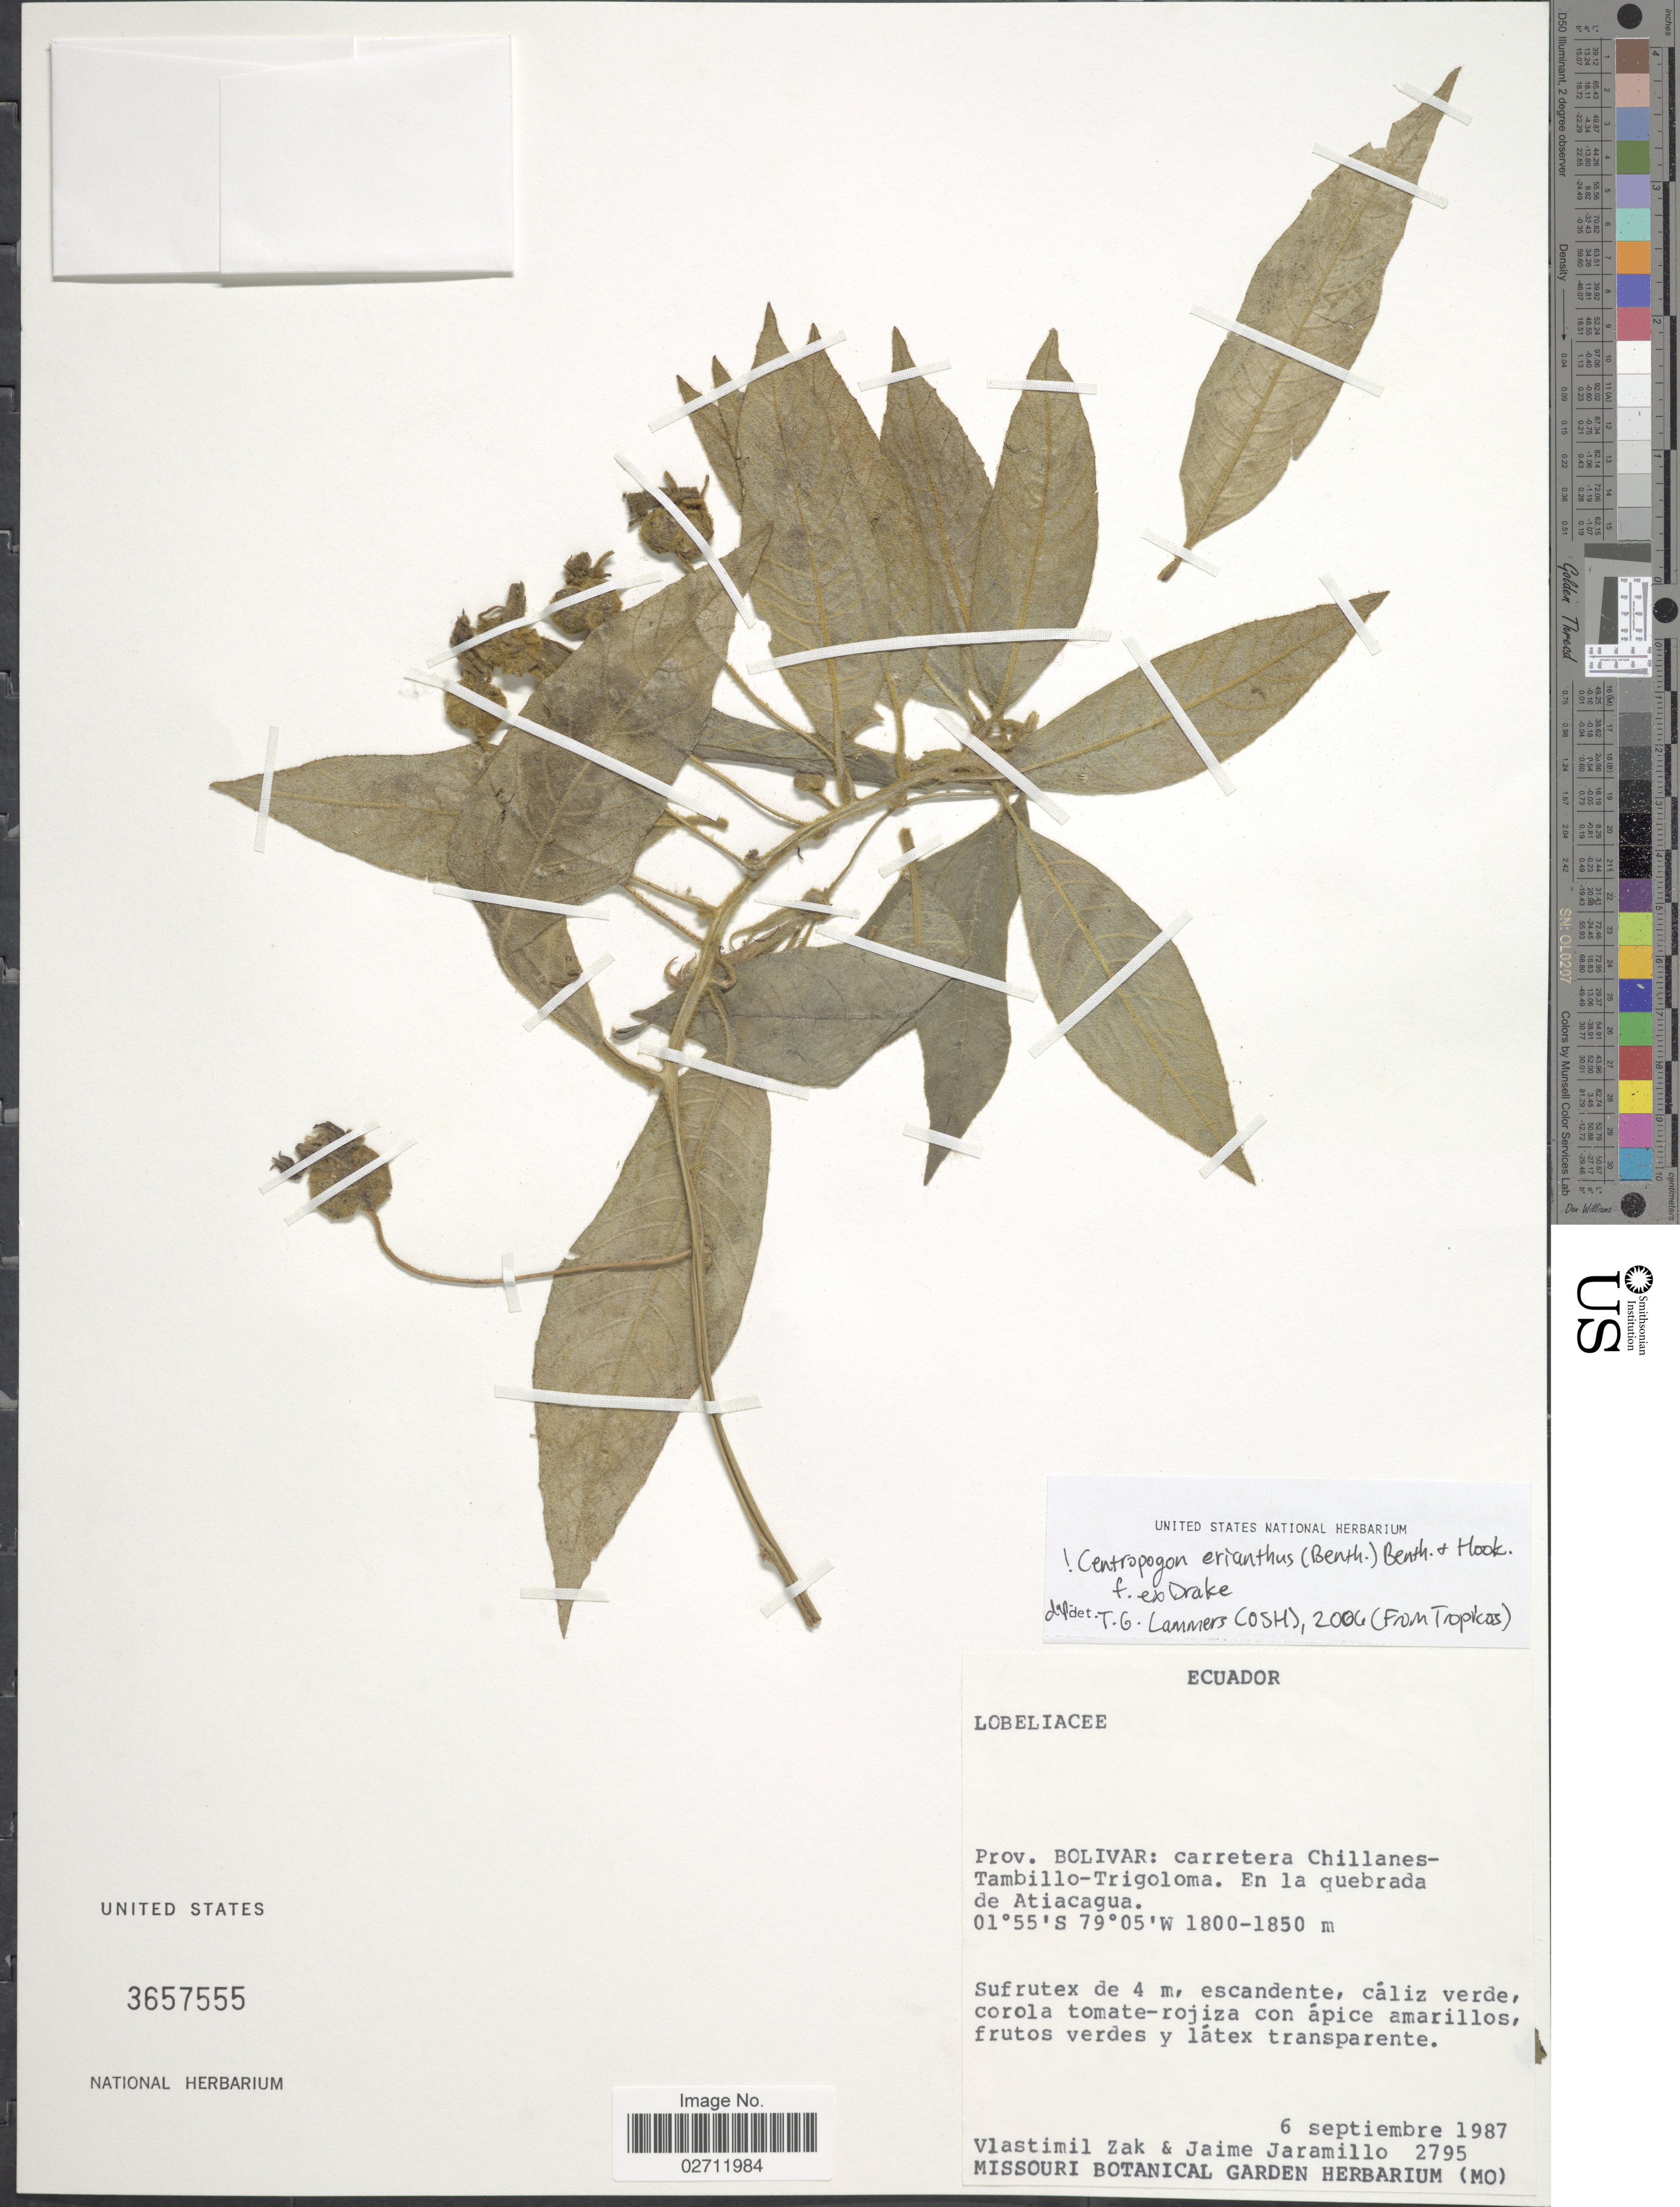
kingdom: Plantae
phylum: Tracheophyta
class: Magnoliopsida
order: Asterales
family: Campanulaceae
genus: Centropogon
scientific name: Centropogon erianthus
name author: (Benth.) Benth. & Hook. f. ex Drake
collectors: V. Zak & J. Jaramillo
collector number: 2795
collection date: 1987-09-06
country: Ecuador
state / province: Bolívar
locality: Carretera Chillanes-Tambillo-Trigoloma, en la quebrada de Atiacagua.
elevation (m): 1800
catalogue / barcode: US 3657555